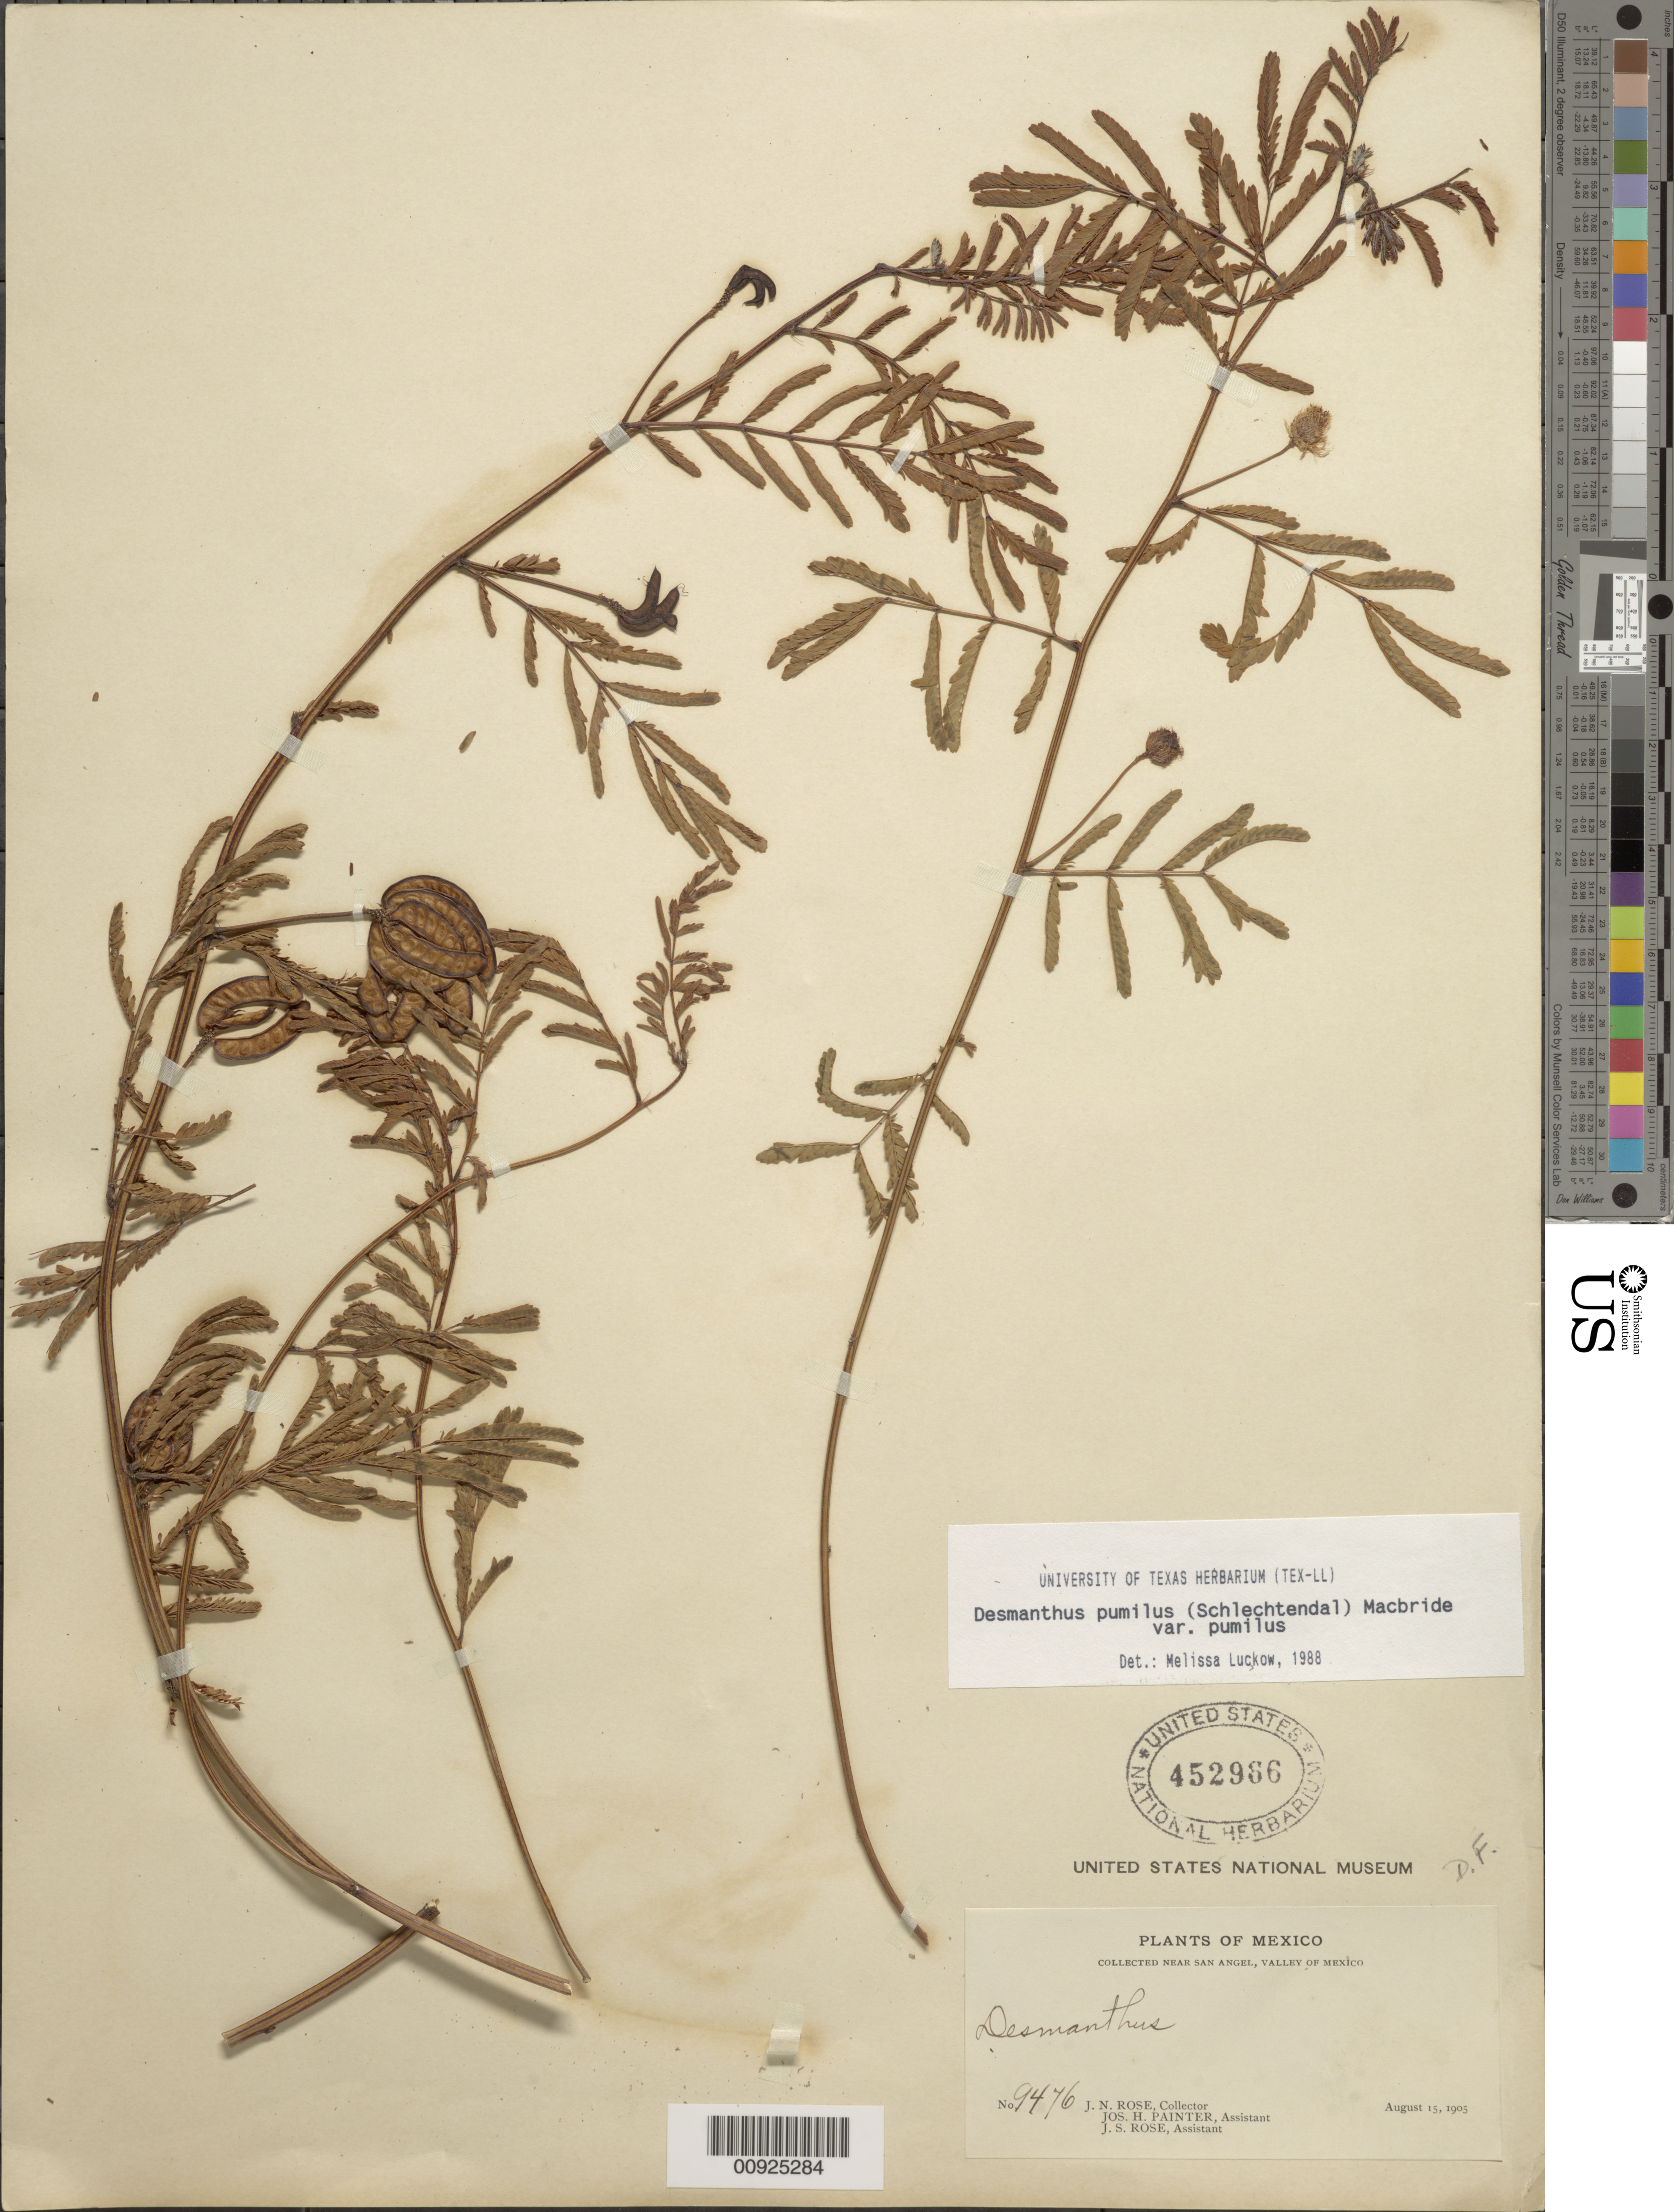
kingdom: Plantae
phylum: Tracheophyta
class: Magnoliopsida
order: Fabales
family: Fabaceae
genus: Desmanthus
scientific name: Desmanthus pumilus var. pumilus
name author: (Schltdl.) J.F. Macbr.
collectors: J. N. Rose, J. H. Painter & J. S. Rose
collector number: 9476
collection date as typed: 15 Aug 1905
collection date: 1905-08-15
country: Mexico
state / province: Distrito Federal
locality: Near San Angel, Valley of Mexico.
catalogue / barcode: US 452966